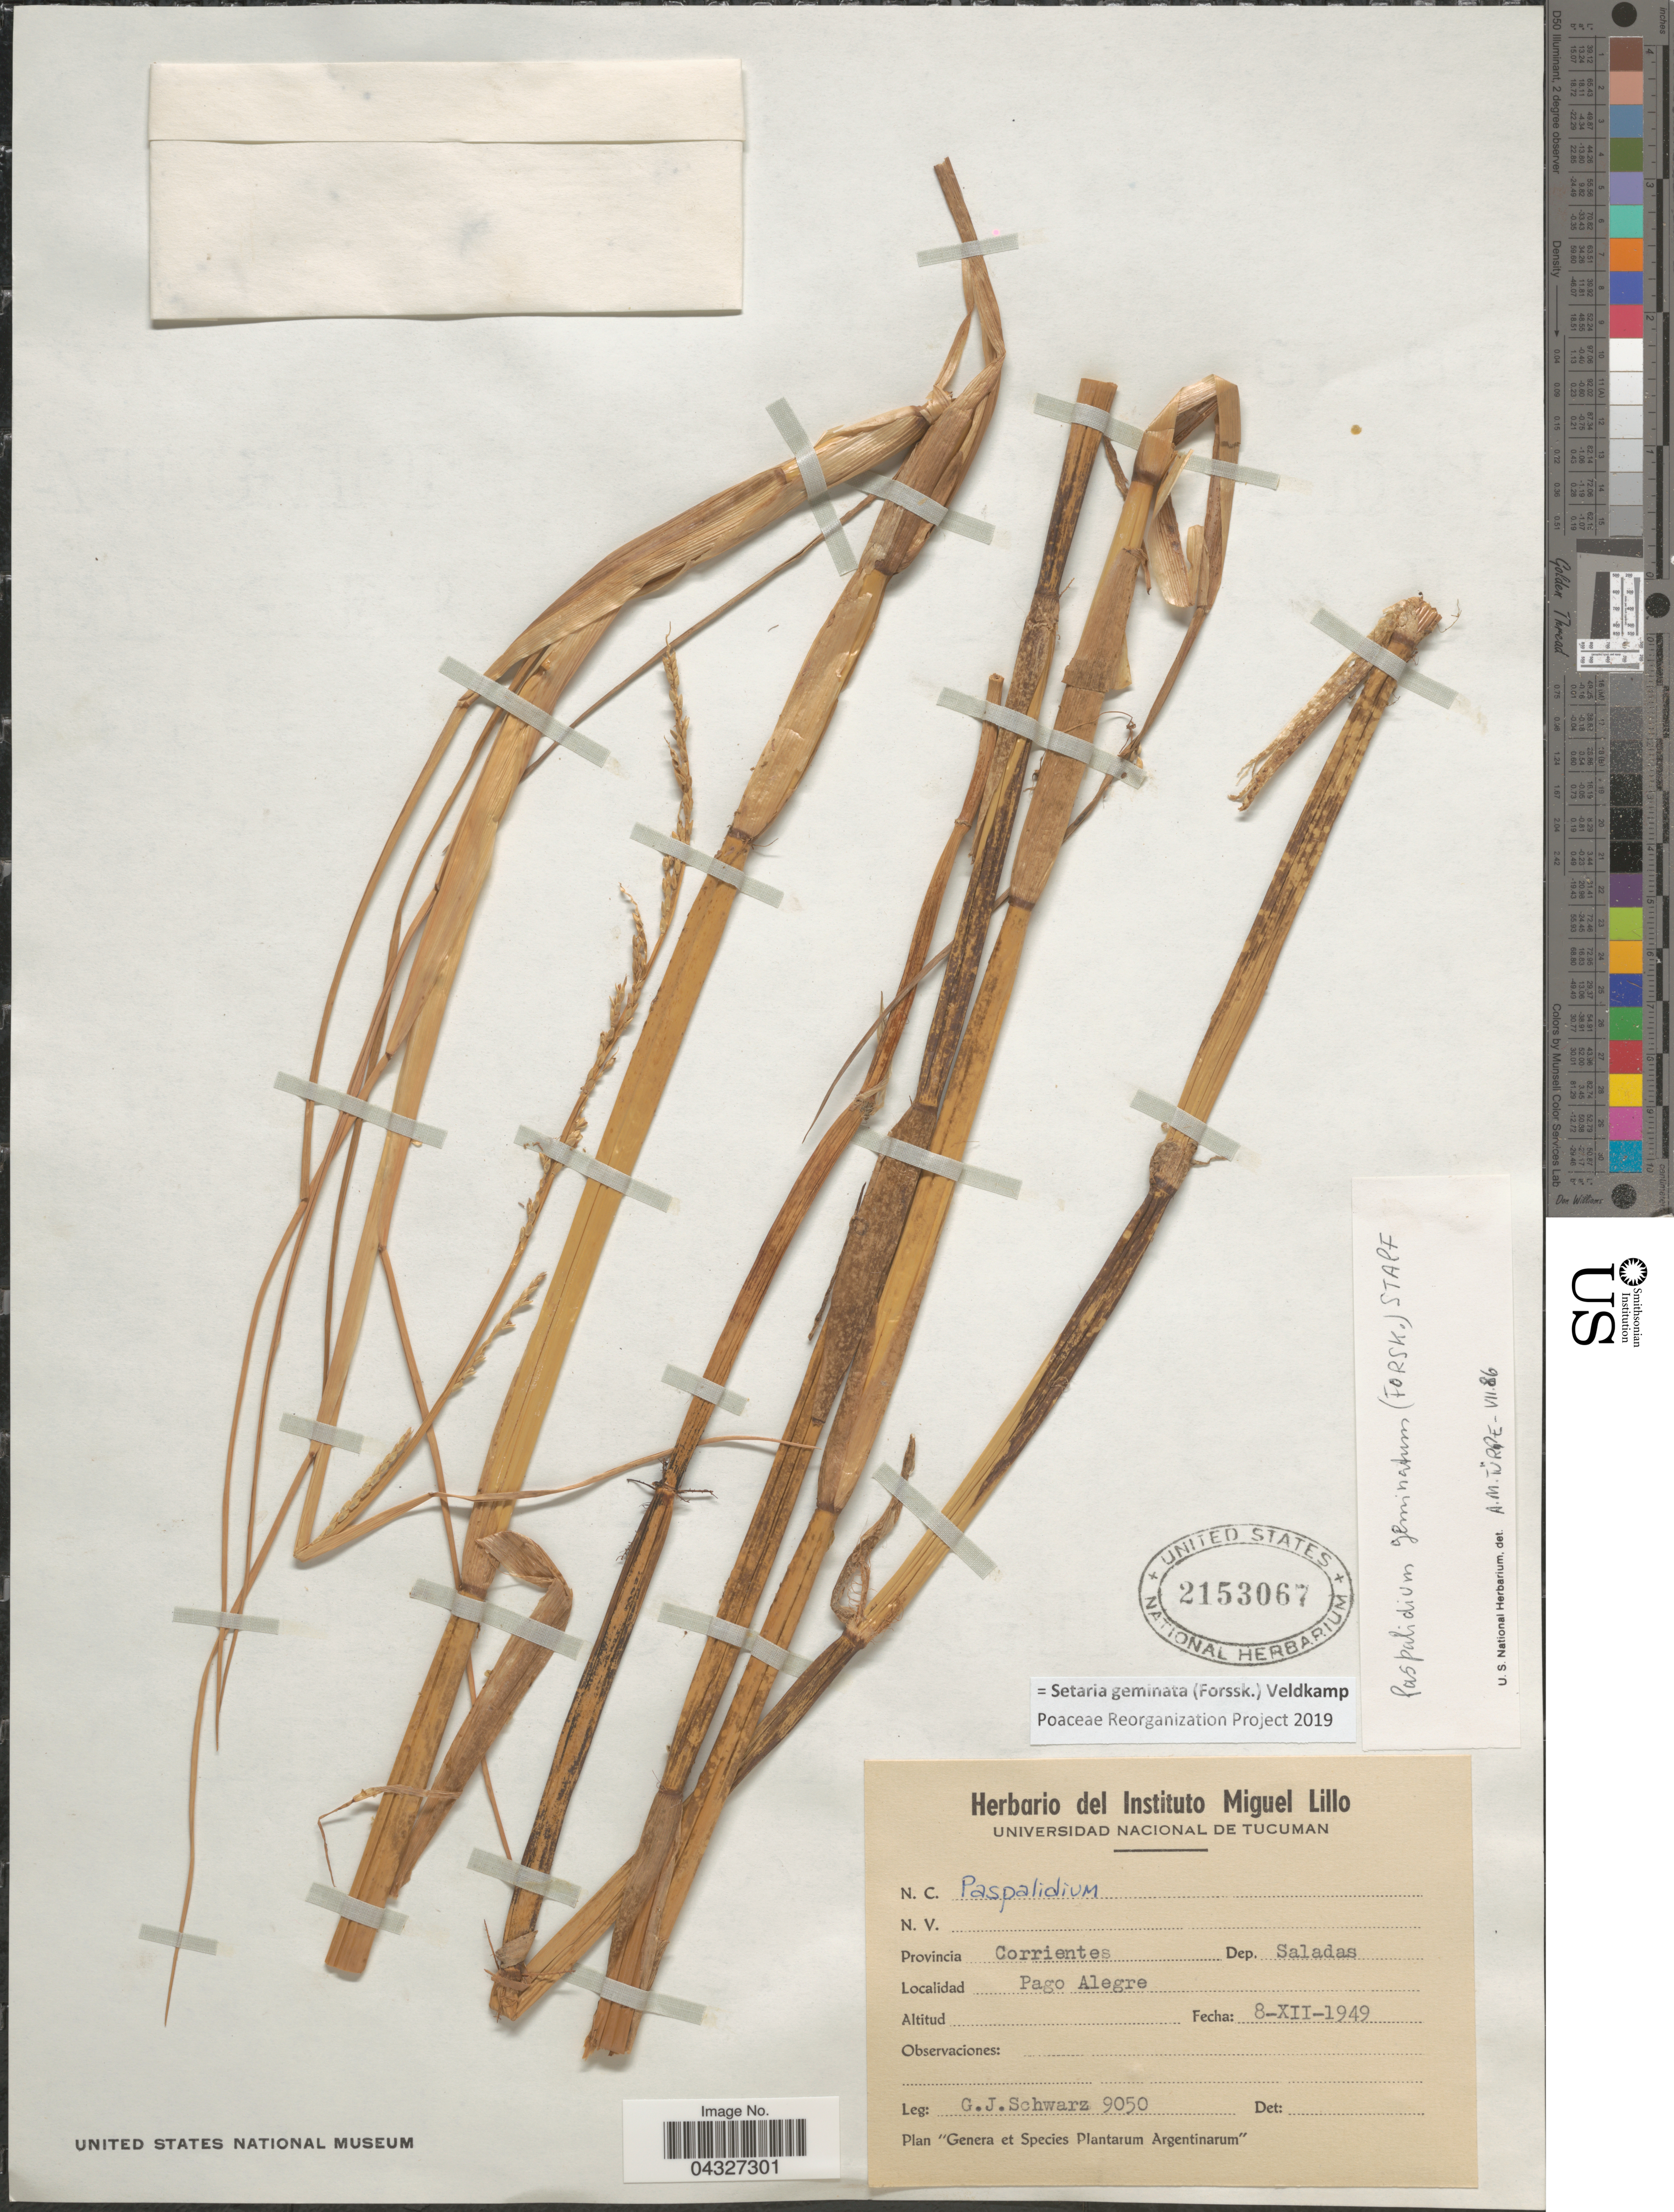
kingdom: Plantae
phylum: Tracheophyta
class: Liliopsida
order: Poales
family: Poaceae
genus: Setaria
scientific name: Setaria geminata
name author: (Forssk.) Veldkamp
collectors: G. J. Schwarz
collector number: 9050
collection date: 1949-12-08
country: Argentina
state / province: Corrientes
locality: Provincia Corrientes. Dep. Saladas. Pago Alegre.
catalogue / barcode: US 2153067